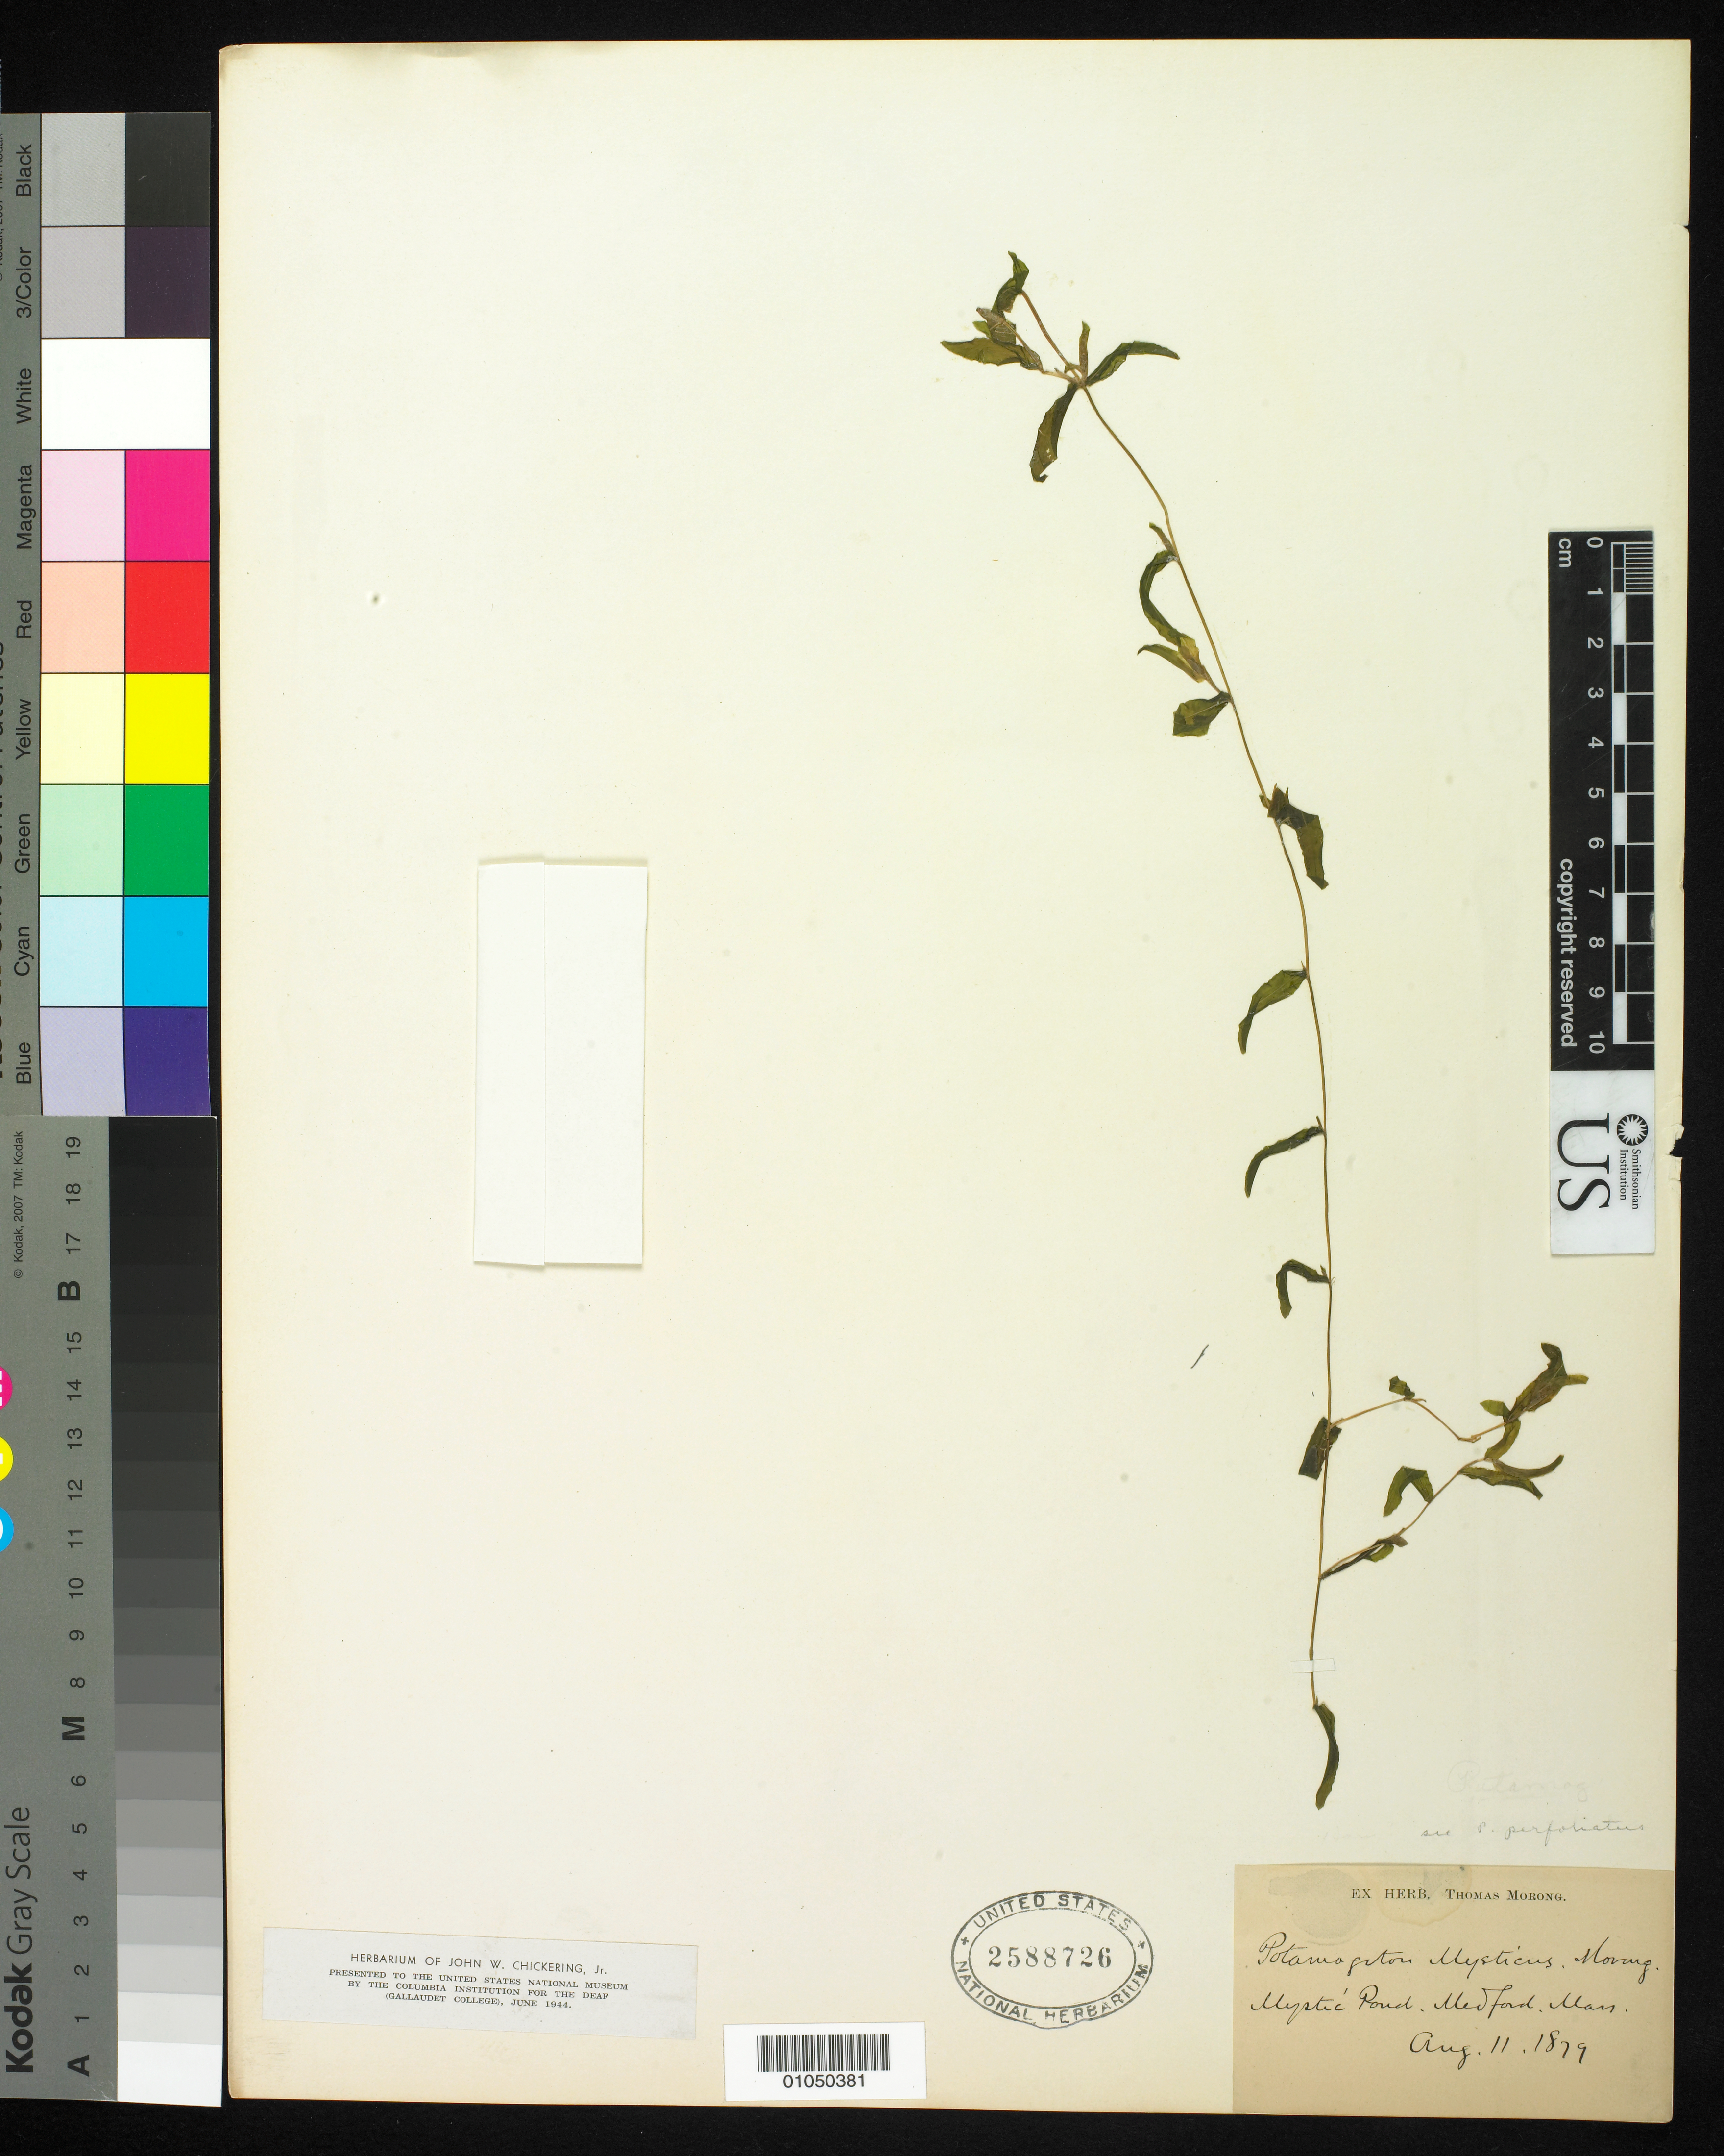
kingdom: Plantae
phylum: Tracheophyta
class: Liliopsida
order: Alismatales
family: Potamogetonaceae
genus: Potamogeton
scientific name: Potamogeton mysticus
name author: Morong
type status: Isosyntype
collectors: T. Morong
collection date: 1879-08-11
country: United States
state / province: Massachusetts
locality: Mystic Pond, Medford, Mass.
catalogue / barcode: US 2588726